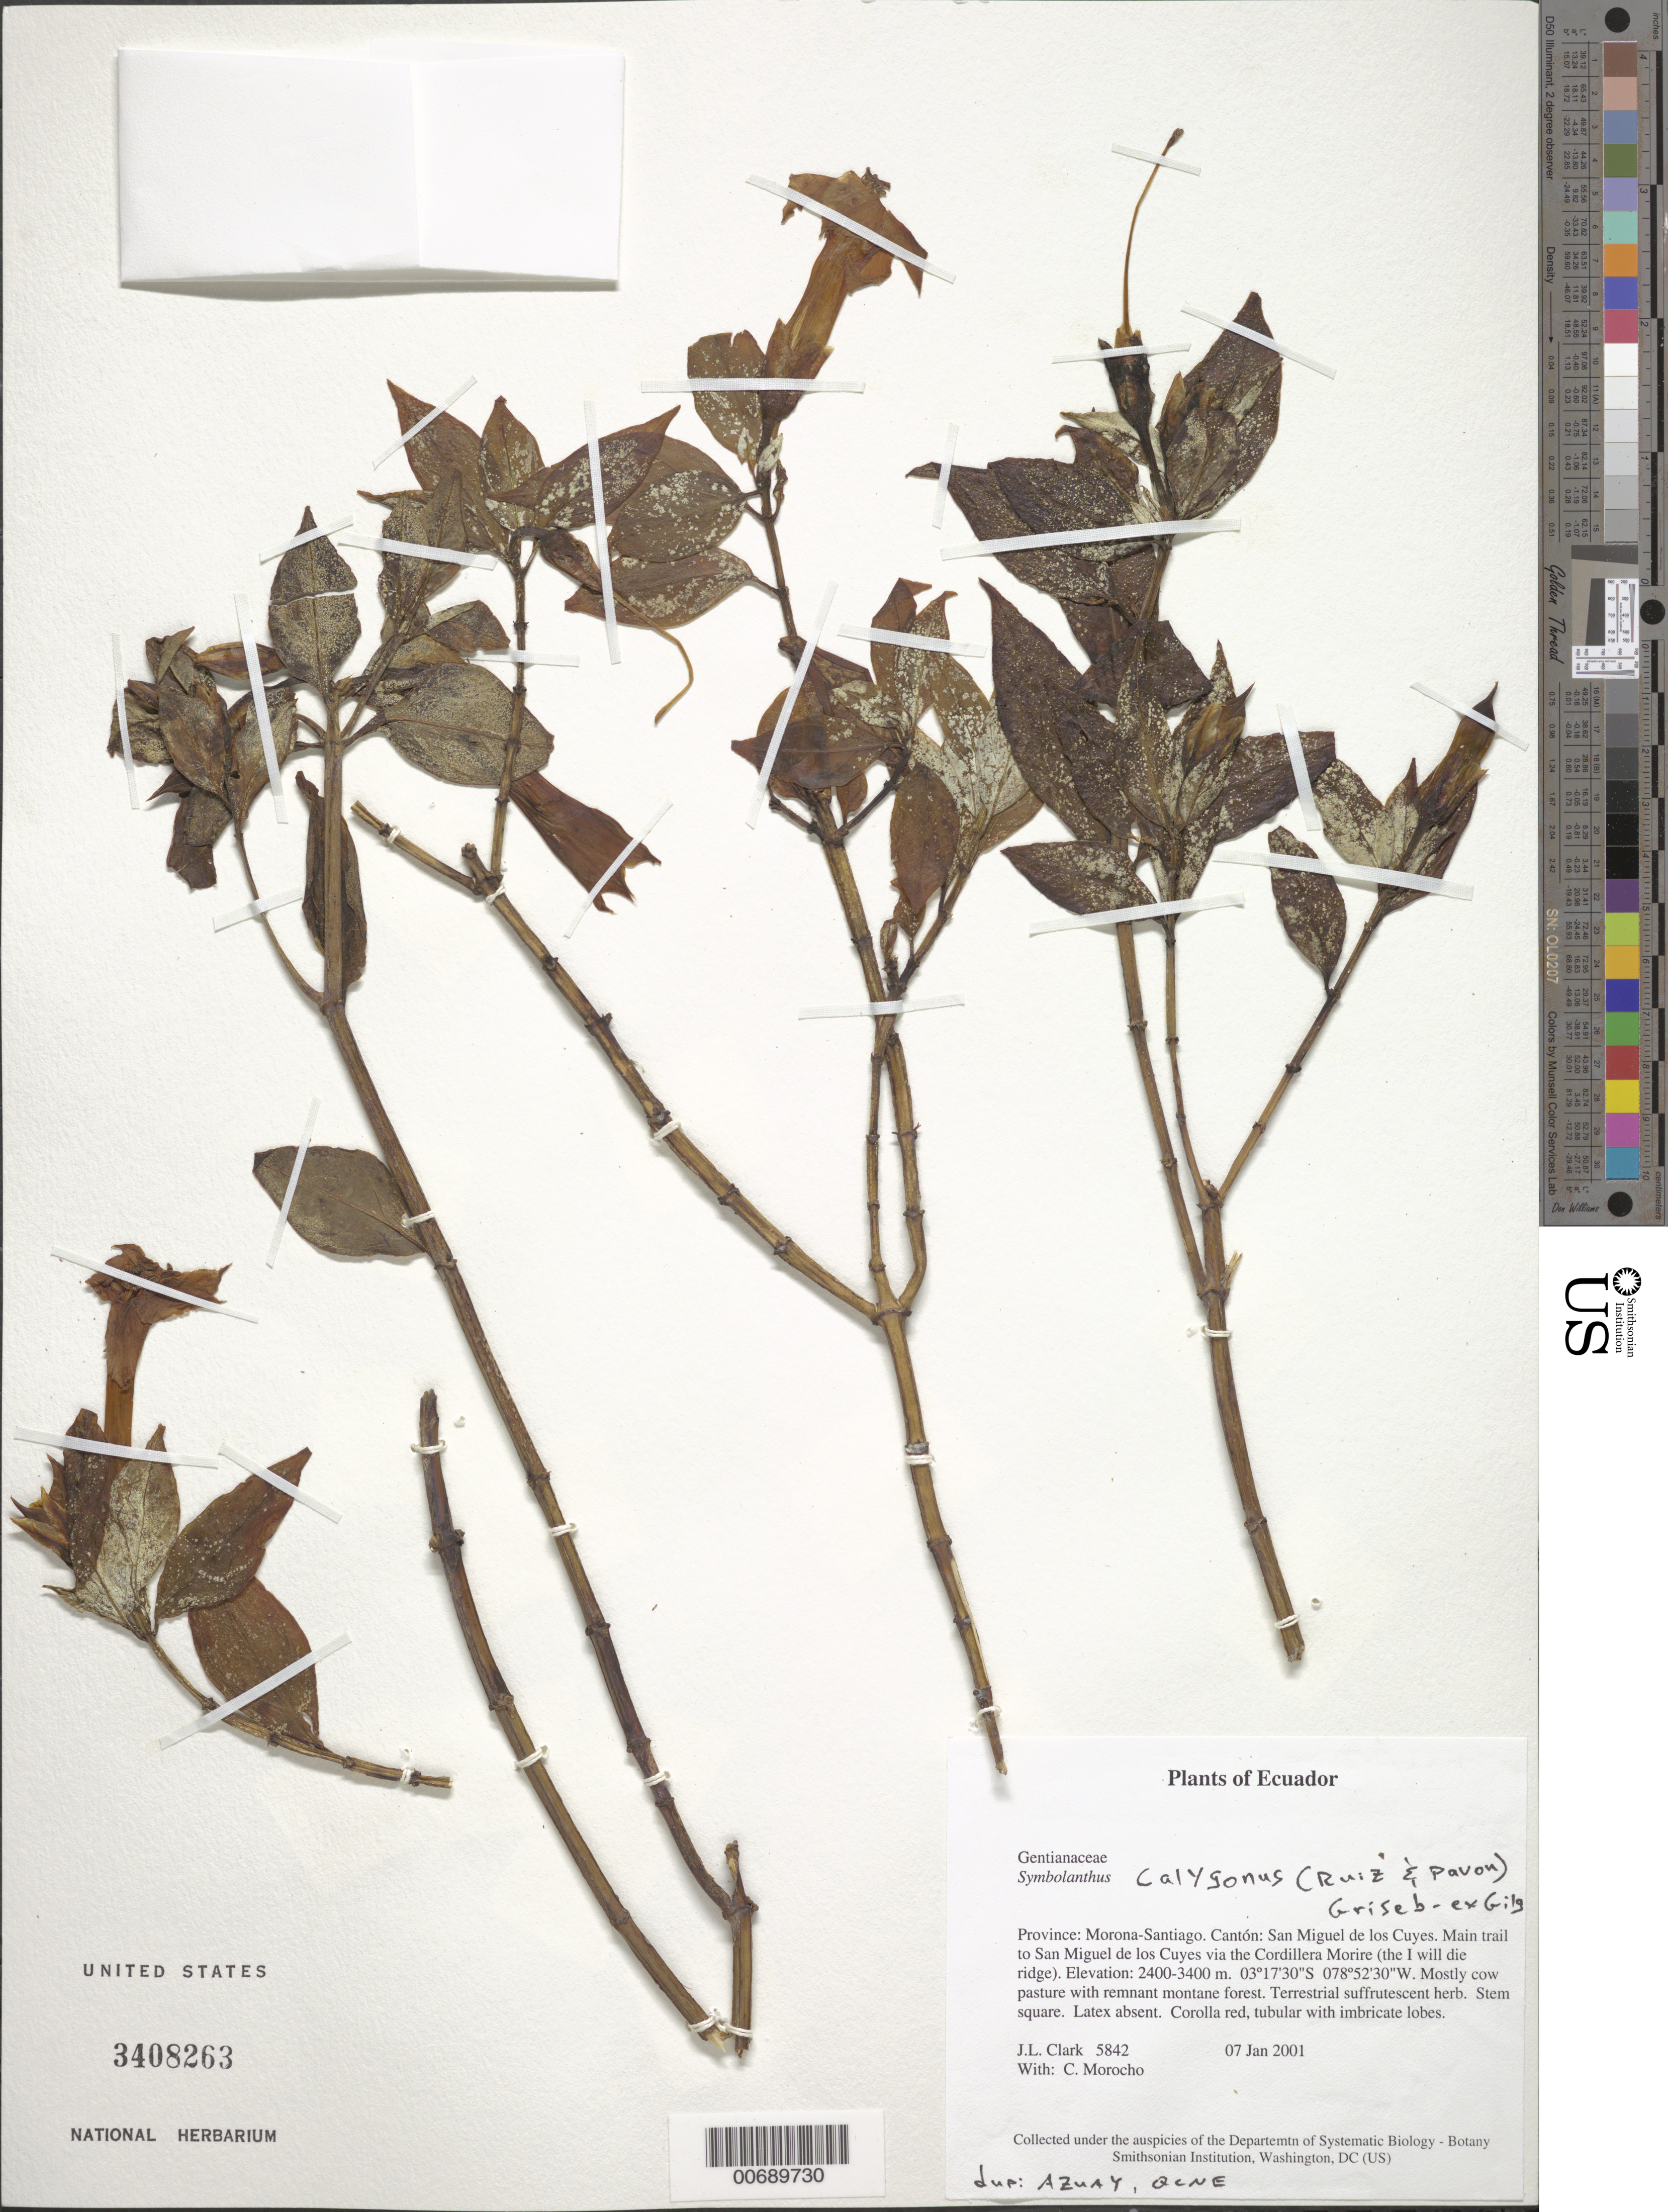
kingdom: Plantae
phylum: Tracheophyta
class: Magnoliopsida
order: Gentianales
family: Gentianaceae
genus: Symbolanthus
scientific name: Symbolanthus calygonus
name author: (Ruiz & Pav.) Griseb. ex Gilg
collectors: J. L. Clark & C. Morocho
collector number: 5842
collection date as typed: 07 Jan 2001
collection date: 2001-01-07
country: Ecuador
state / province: Morona-Santiago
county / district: San Miguel de los Cuyes ?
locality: Main Trail to Sal Miguel de los Cuyes via the Cordillera Morire (The "I will die" Ridge). [Sal Miguel de Cuyes is listed as a city not a Canton of Morona-Santiago.]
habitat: Mostly cow pasture with remnant montane forest.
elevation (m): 2400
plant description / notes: AZUAY, QCNE, US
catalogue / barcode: US 3408263